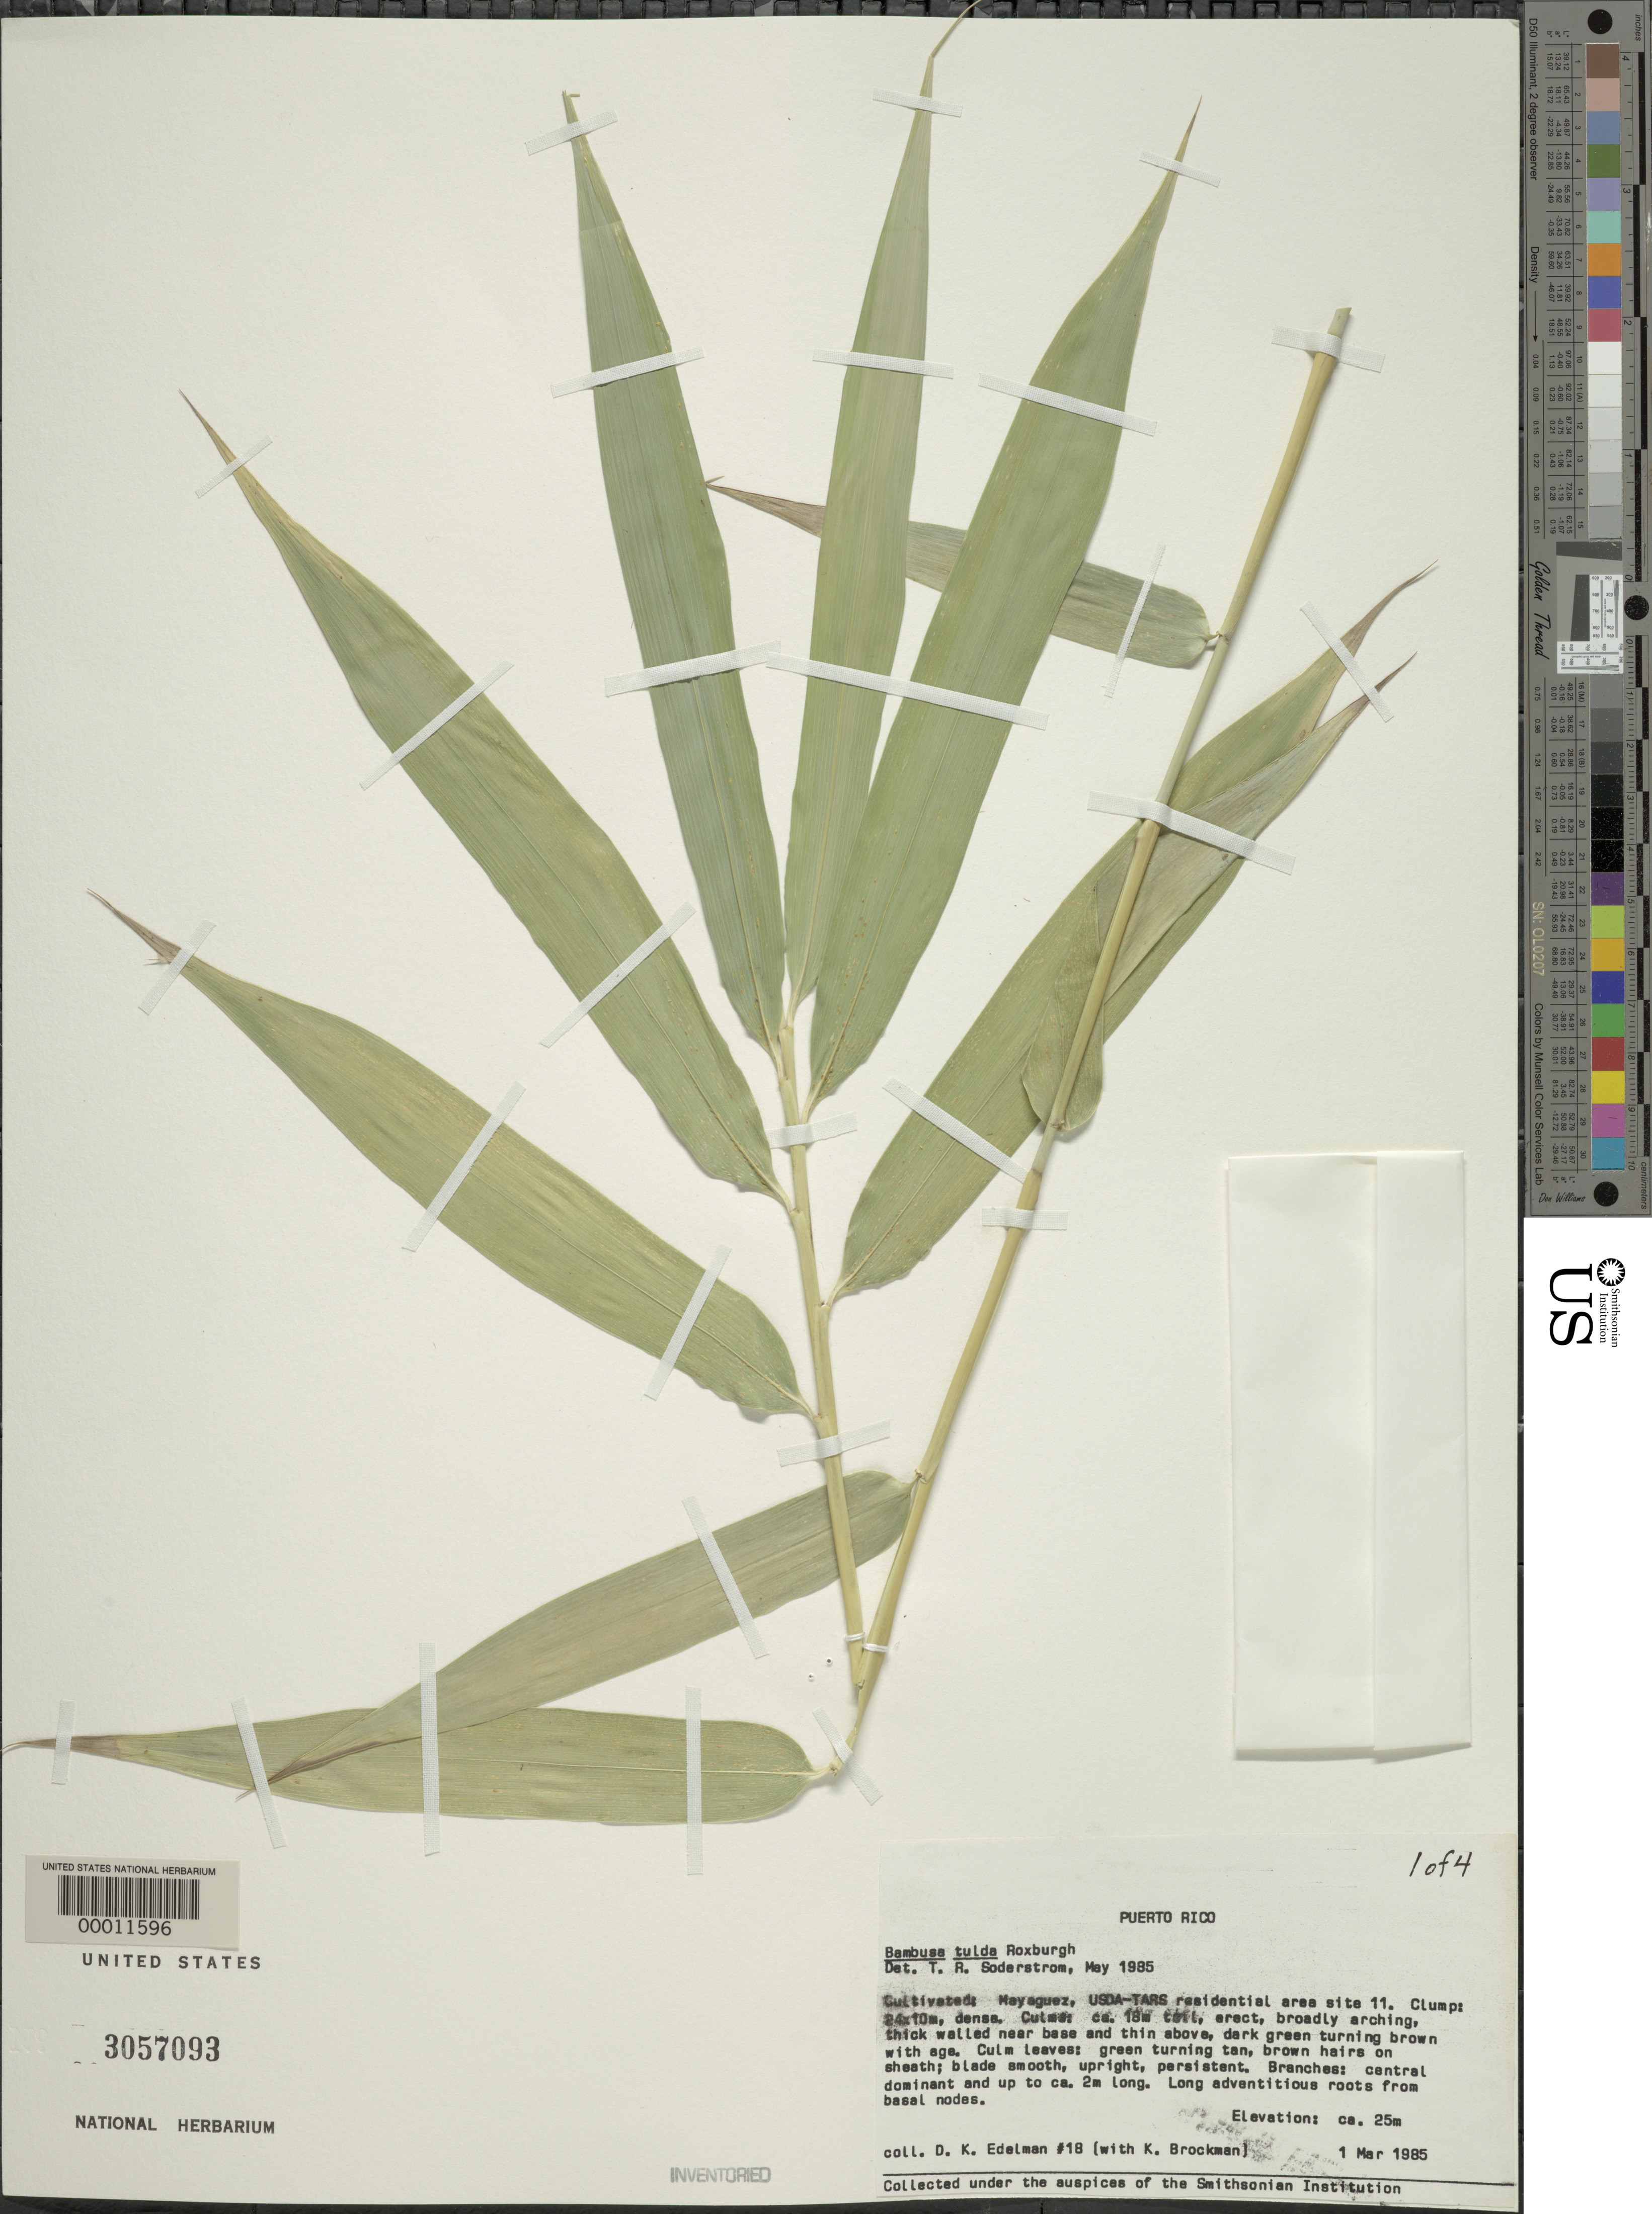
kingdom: Plantae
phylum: Tracheophyta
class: Liliopsida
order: Poales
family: Poaceae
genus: Bambusa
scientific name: Bambusa tulda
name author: Roxb.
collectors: D. Edelman & K. Brockman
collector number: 18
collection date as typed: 01 Mar 1985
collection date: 1985-03-01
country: Puerto Rico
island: Greater Antilles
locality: Mayaguez, usda-tars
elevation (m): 25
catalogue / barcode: US 3057093